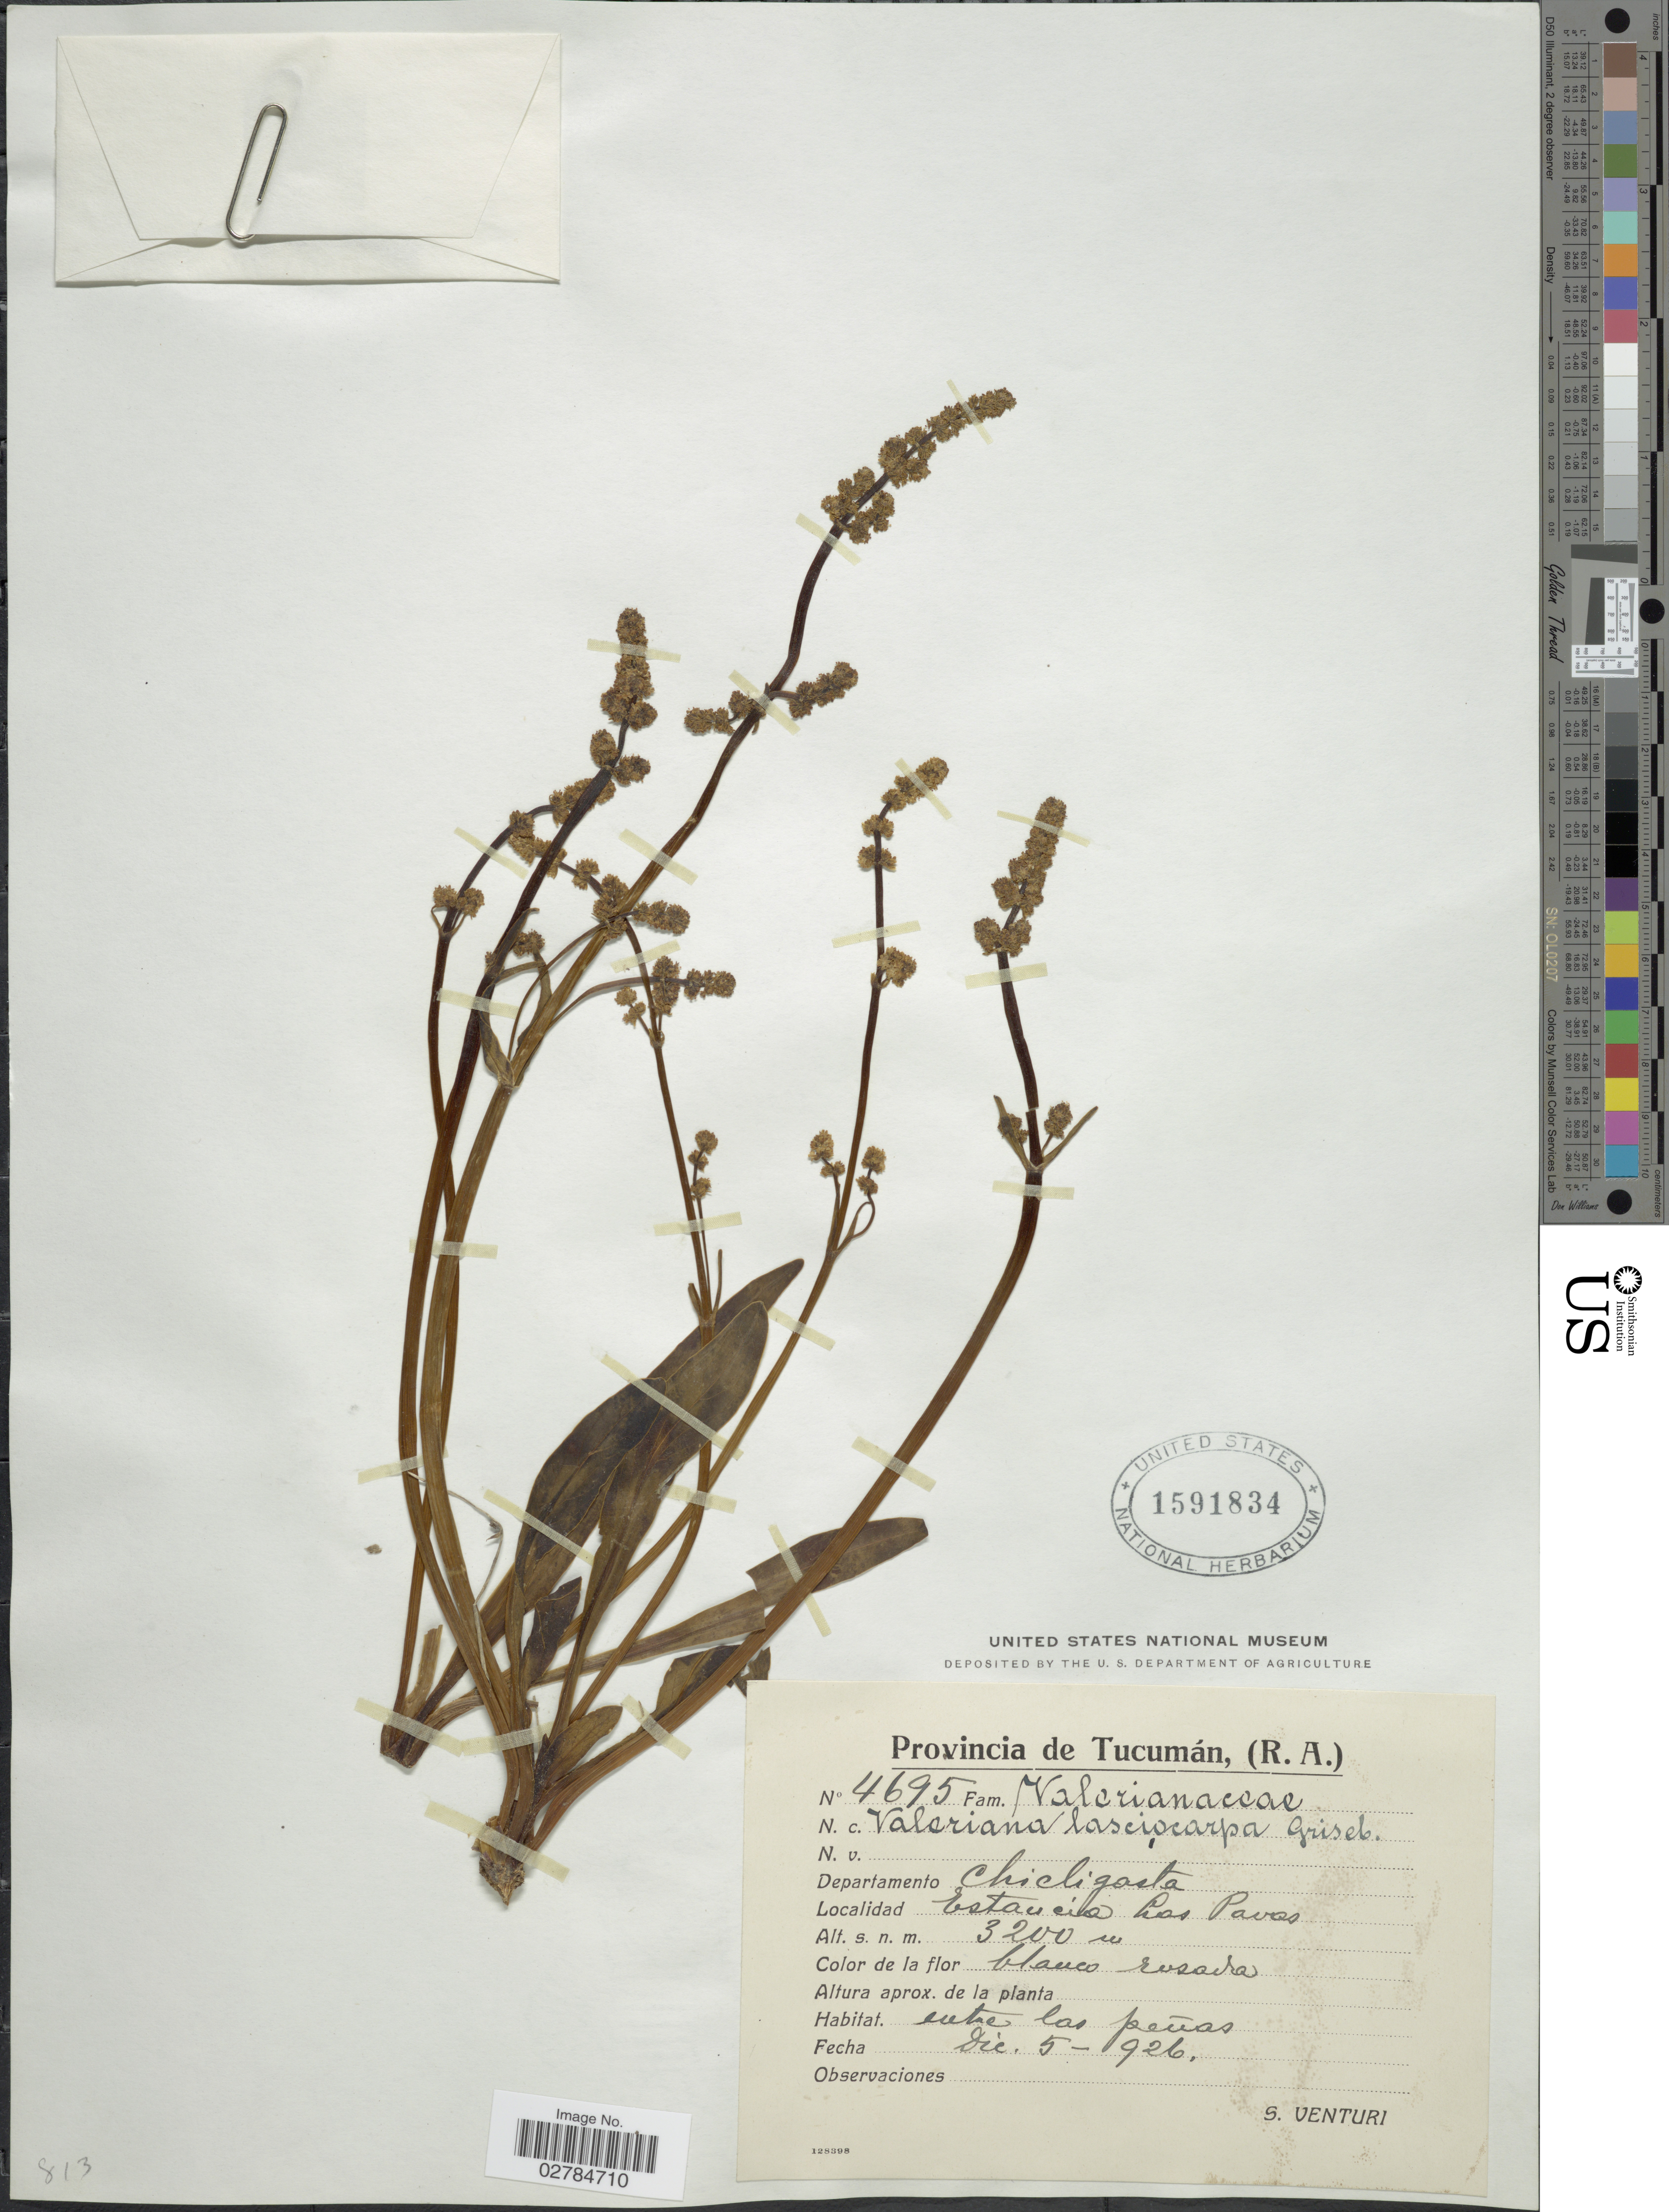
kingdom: Plantae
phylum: Tracheophyta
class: Magnoliopsida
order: Dipsacales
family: Caprifoliaceae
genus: Valeriana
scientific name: Valeriana lasiocarpa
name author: Griseb.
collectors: S. Venturi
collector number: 4695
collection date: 1926-12-05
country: Argentina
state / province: Tucuman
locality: Provincia de Tucumán, (R.A.), Departamento Chicligasta, Estancia Las Pavas.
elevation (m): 3200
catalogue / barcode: US 1591834